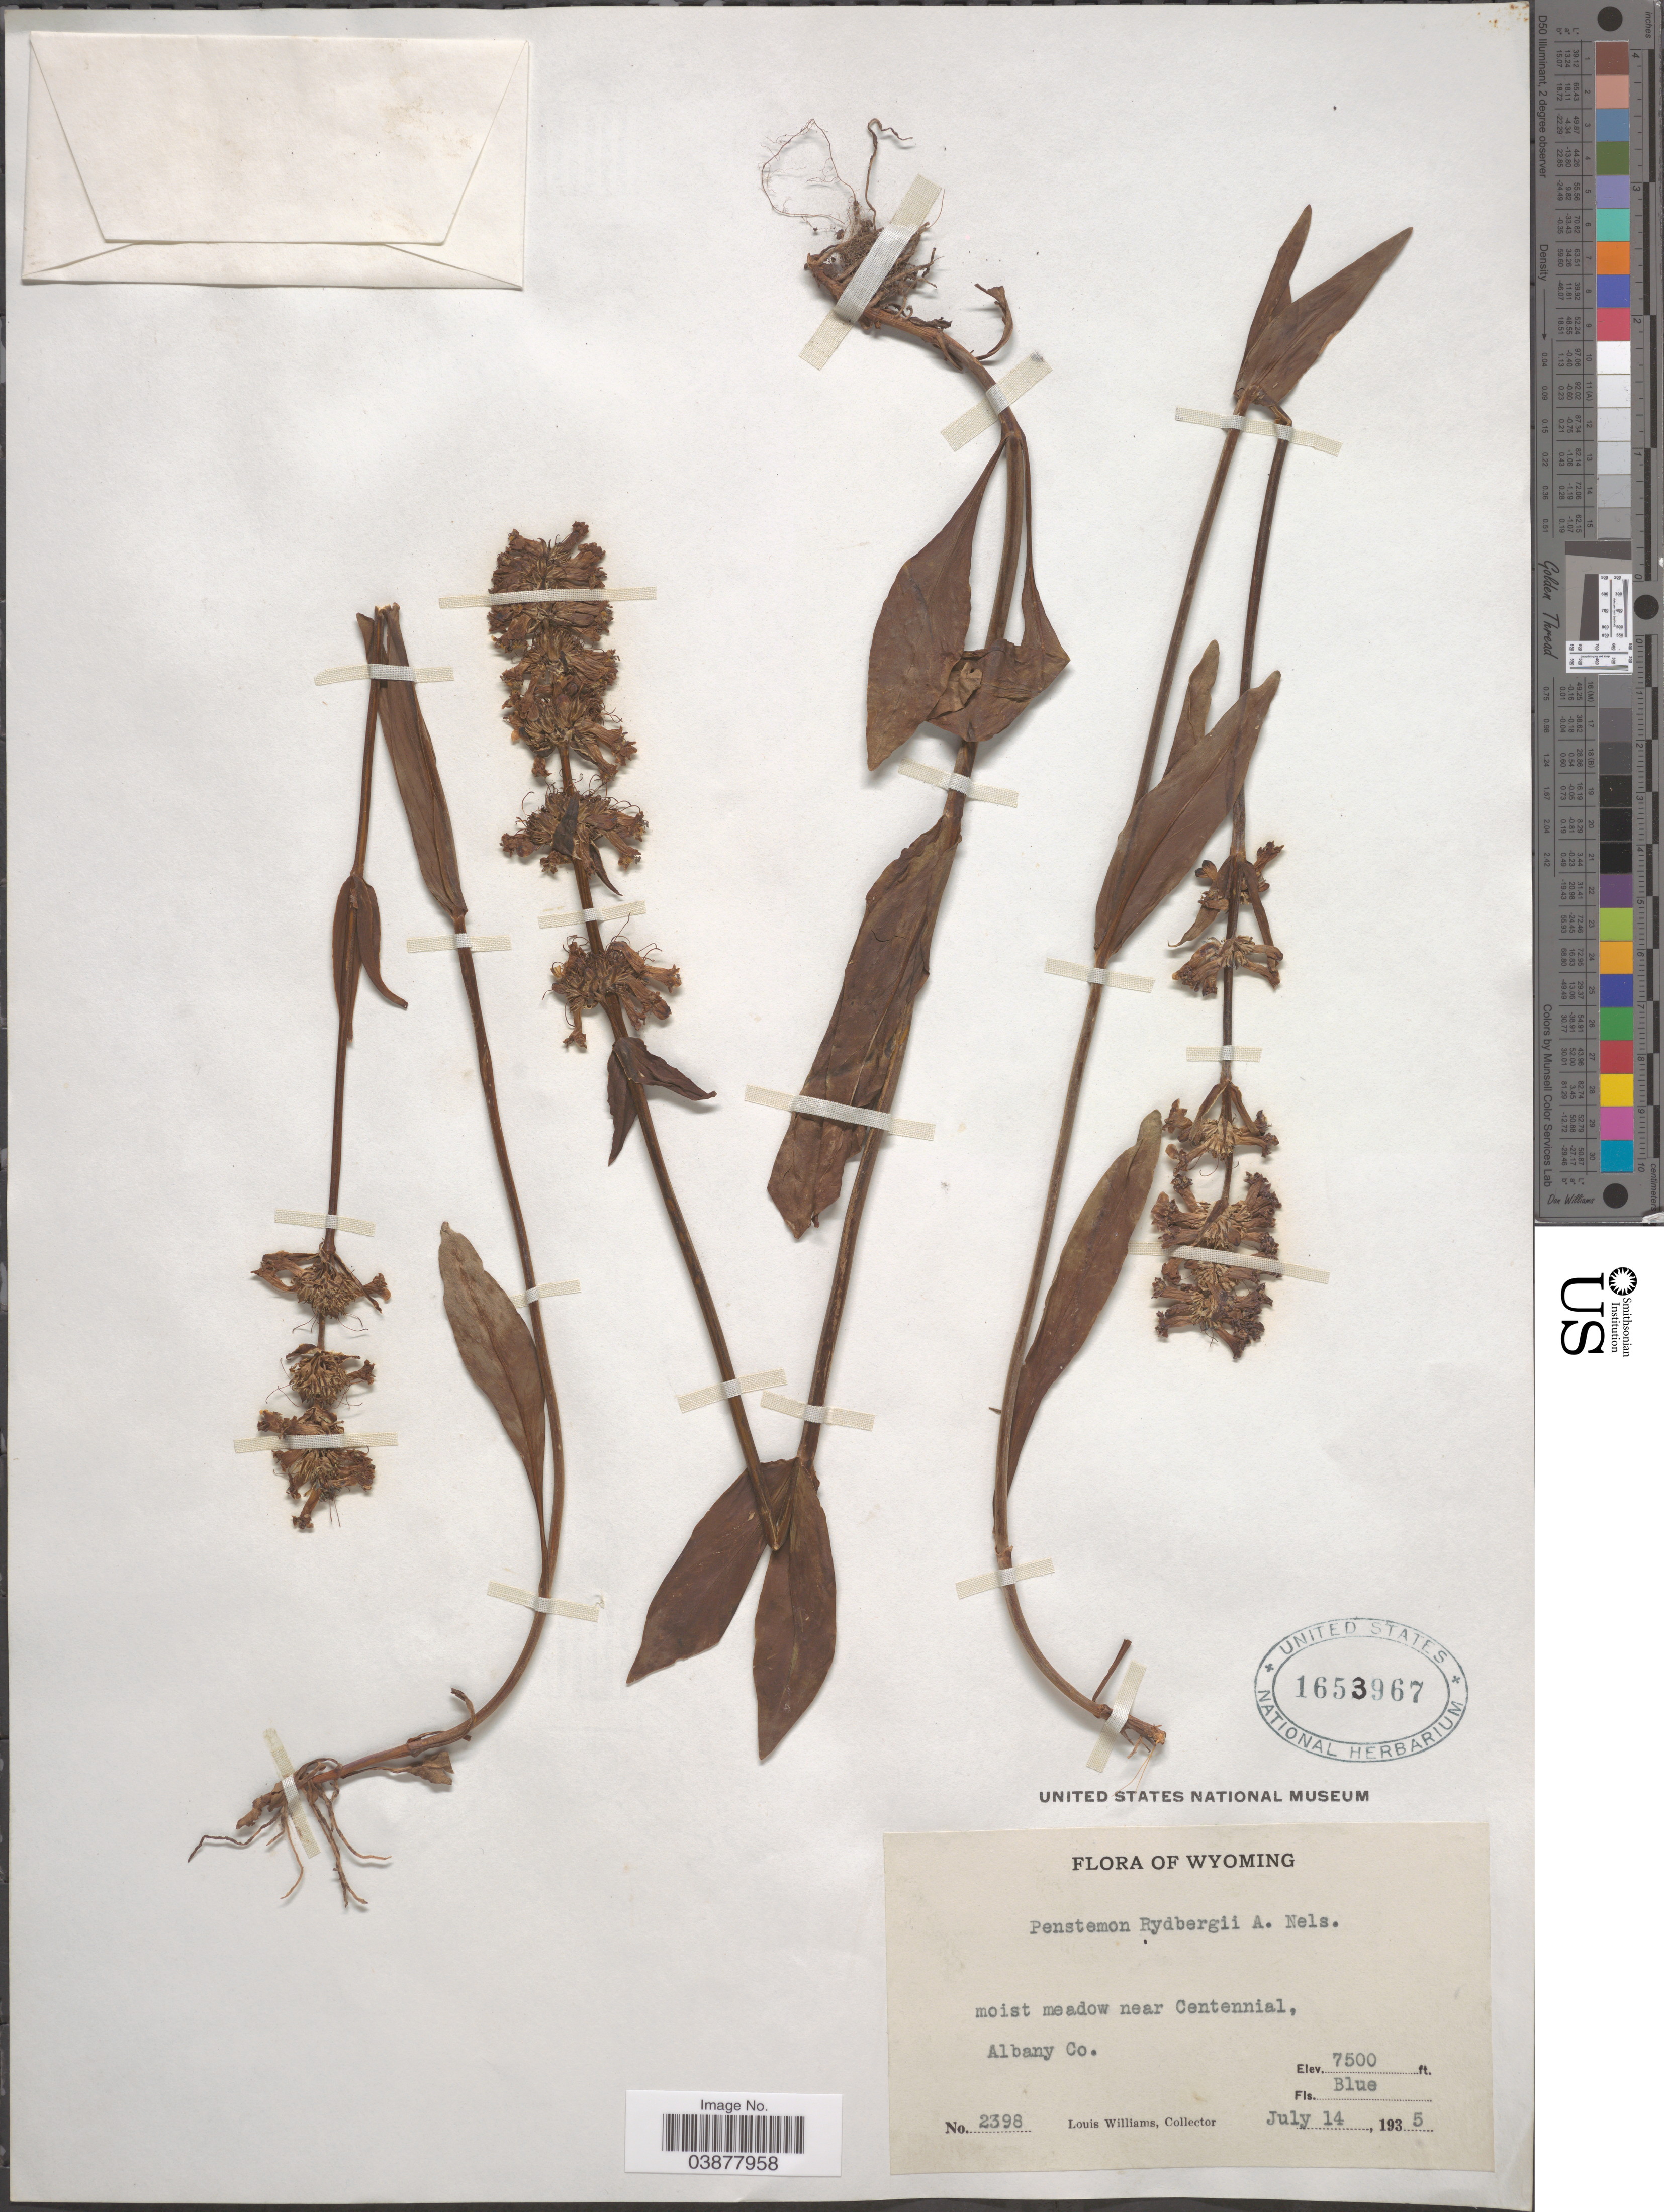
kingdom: Plantae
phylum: Tracheophyta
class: Magnoliopsida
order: Lamiales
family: Plantaginaceae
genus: Penstemon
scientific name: Penstemon rydbergii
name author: A. Nelson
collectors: L. G. Williams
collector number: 2398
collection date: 1935-07-14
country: United States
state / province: Wyoming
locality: Moist meadow near Centennial, Albany Co.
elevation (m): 2286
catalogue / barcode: US 1653967